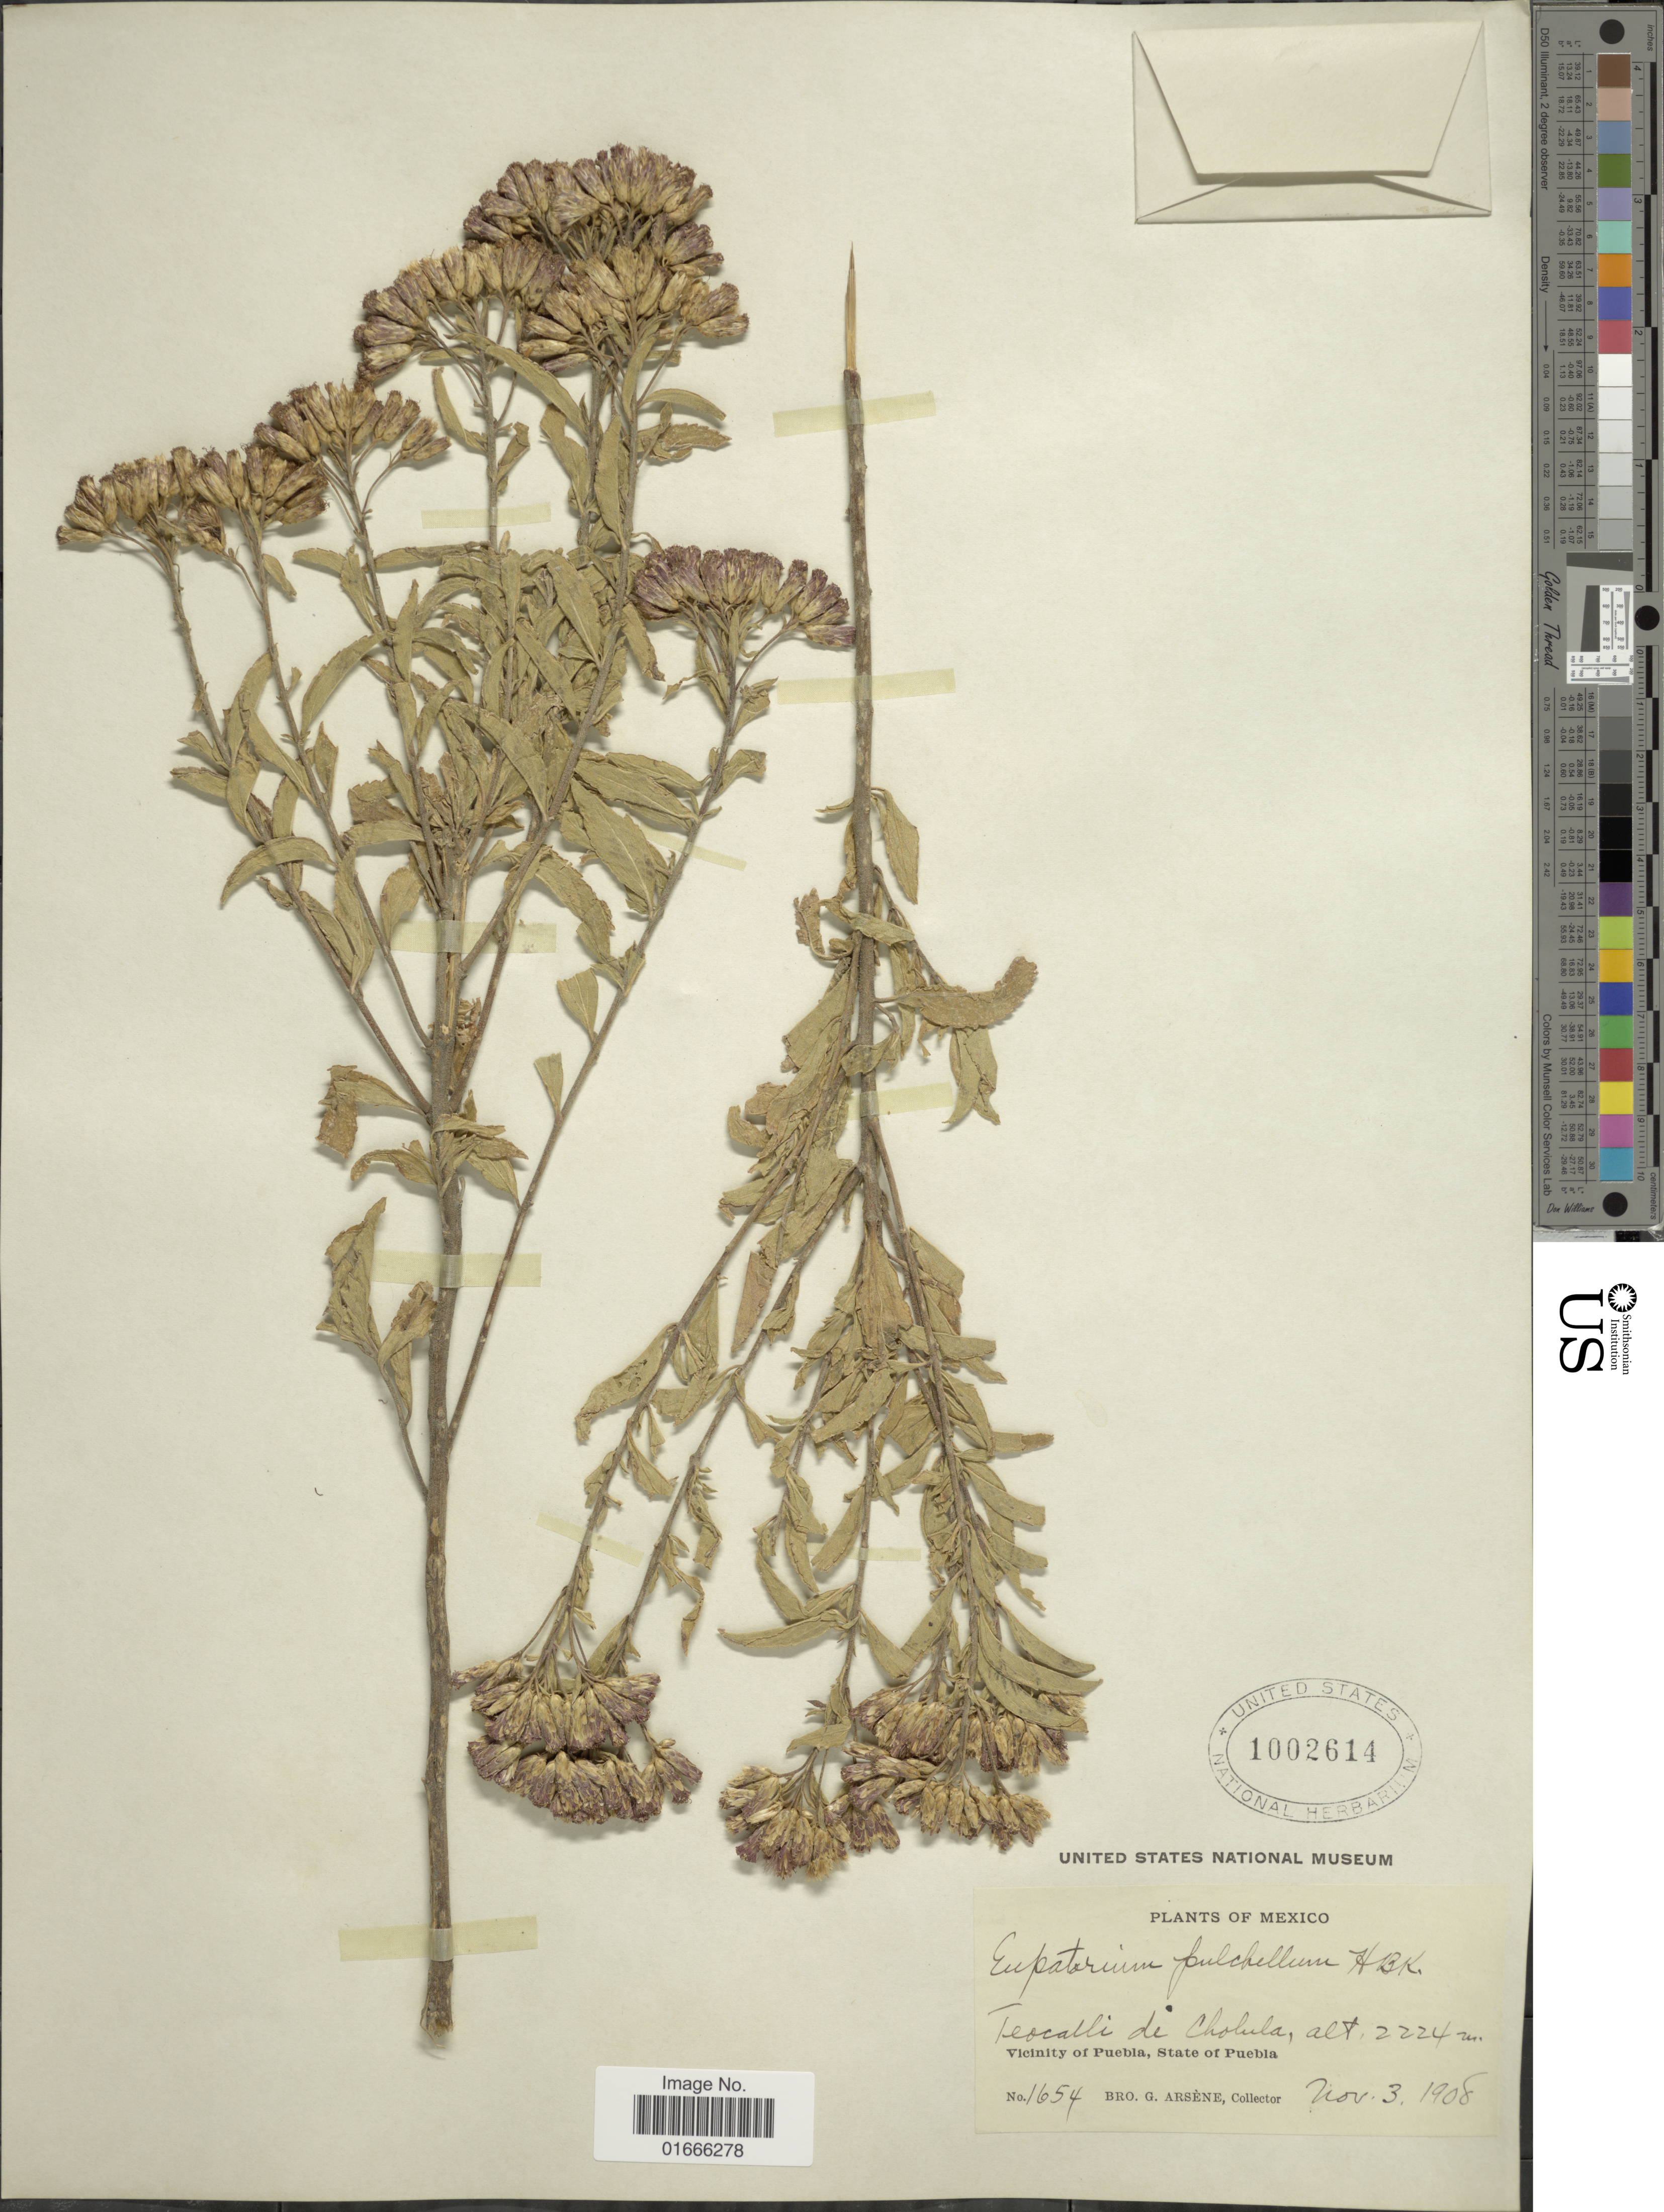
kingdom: Plantae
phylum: Tracheophyta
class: Magnoliopsida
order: Asterales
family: Asteraceae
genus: Chromolaena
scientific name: Chromolaena pulchella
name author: (Kunth) R.M. King & H. Rob.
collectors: Bro. G. Arsène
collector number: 1654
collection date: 1908-11-03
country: Mexico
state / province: Puebla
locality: Teocalli de Cholula, Vicinity of Puebla, State of Puebla.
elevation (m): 2224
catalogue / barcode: US 1002614